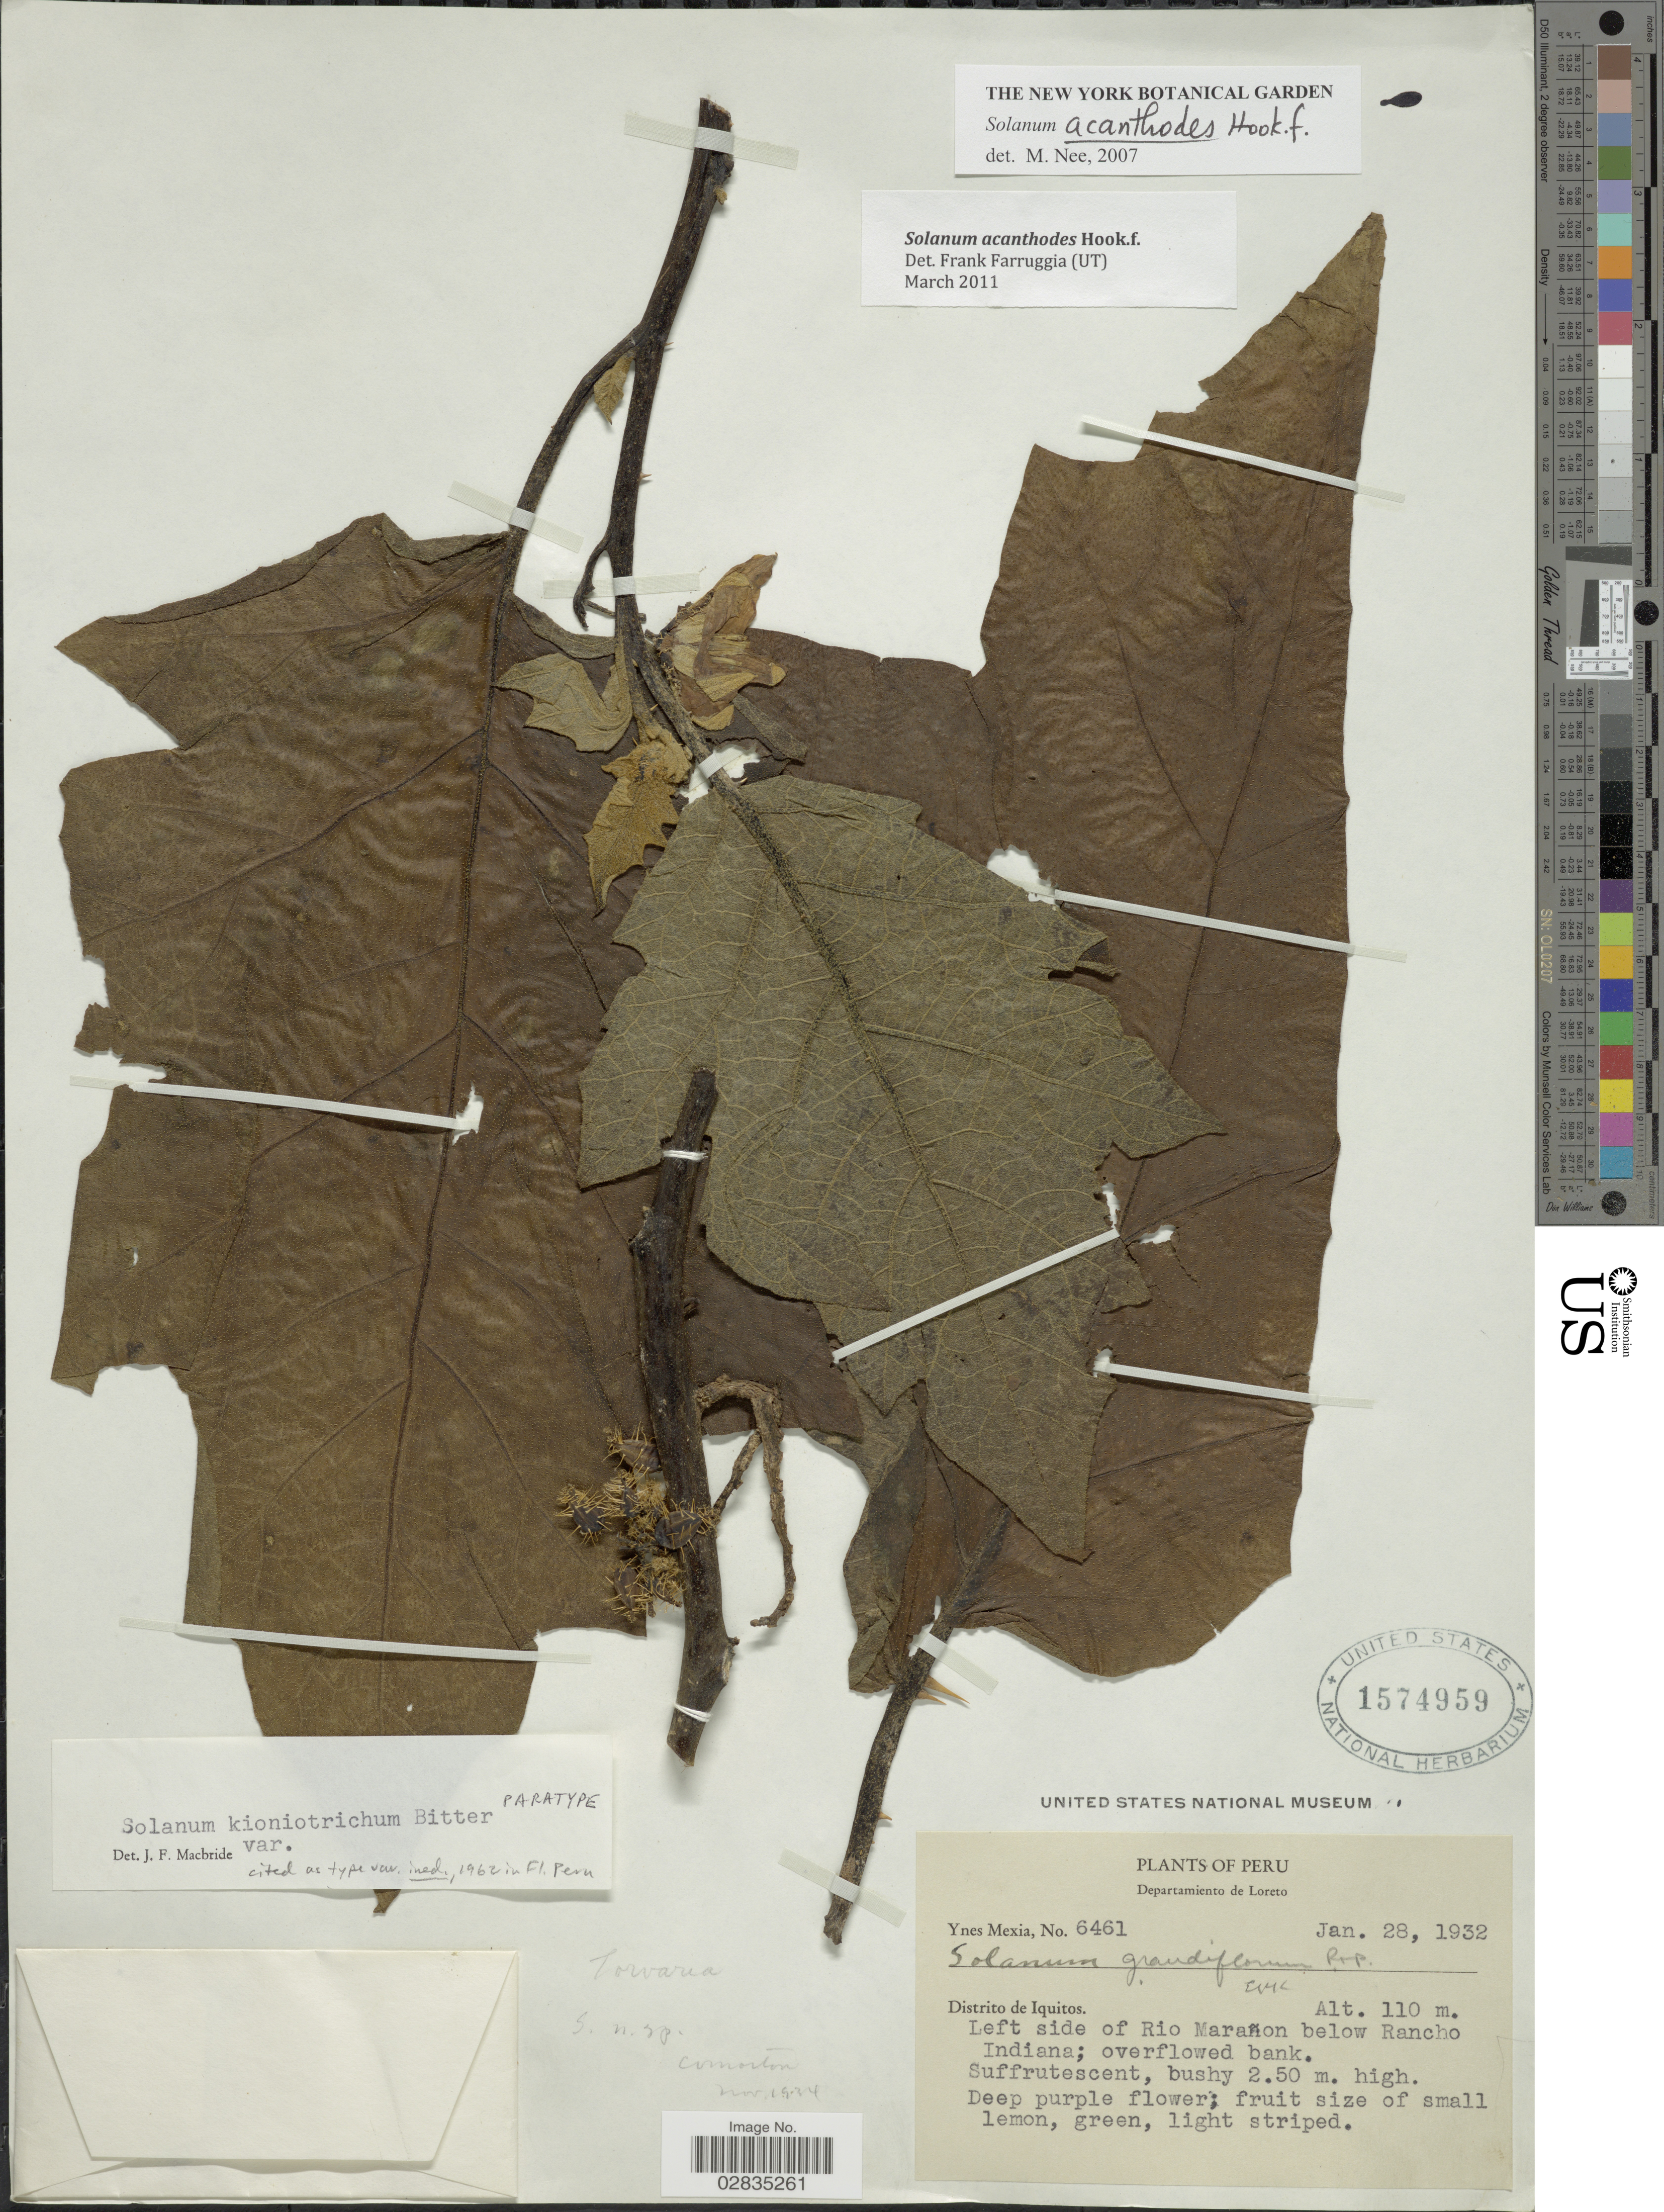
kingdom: Plantae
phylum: Tracheophyta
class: Magnoliopsida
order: Solanales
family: Solanaceae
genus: Solanum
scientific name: Solanum acanthodes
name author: Hook. f.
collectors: Y. Mexia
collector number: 6461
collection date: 1932-01-28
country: Peru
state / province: Loreto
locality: Departamento de Loreto. Distrito de Iquitos. Left side of Rio Marañon below Rancho Indiana.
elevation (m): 110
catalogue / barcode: US 1574959